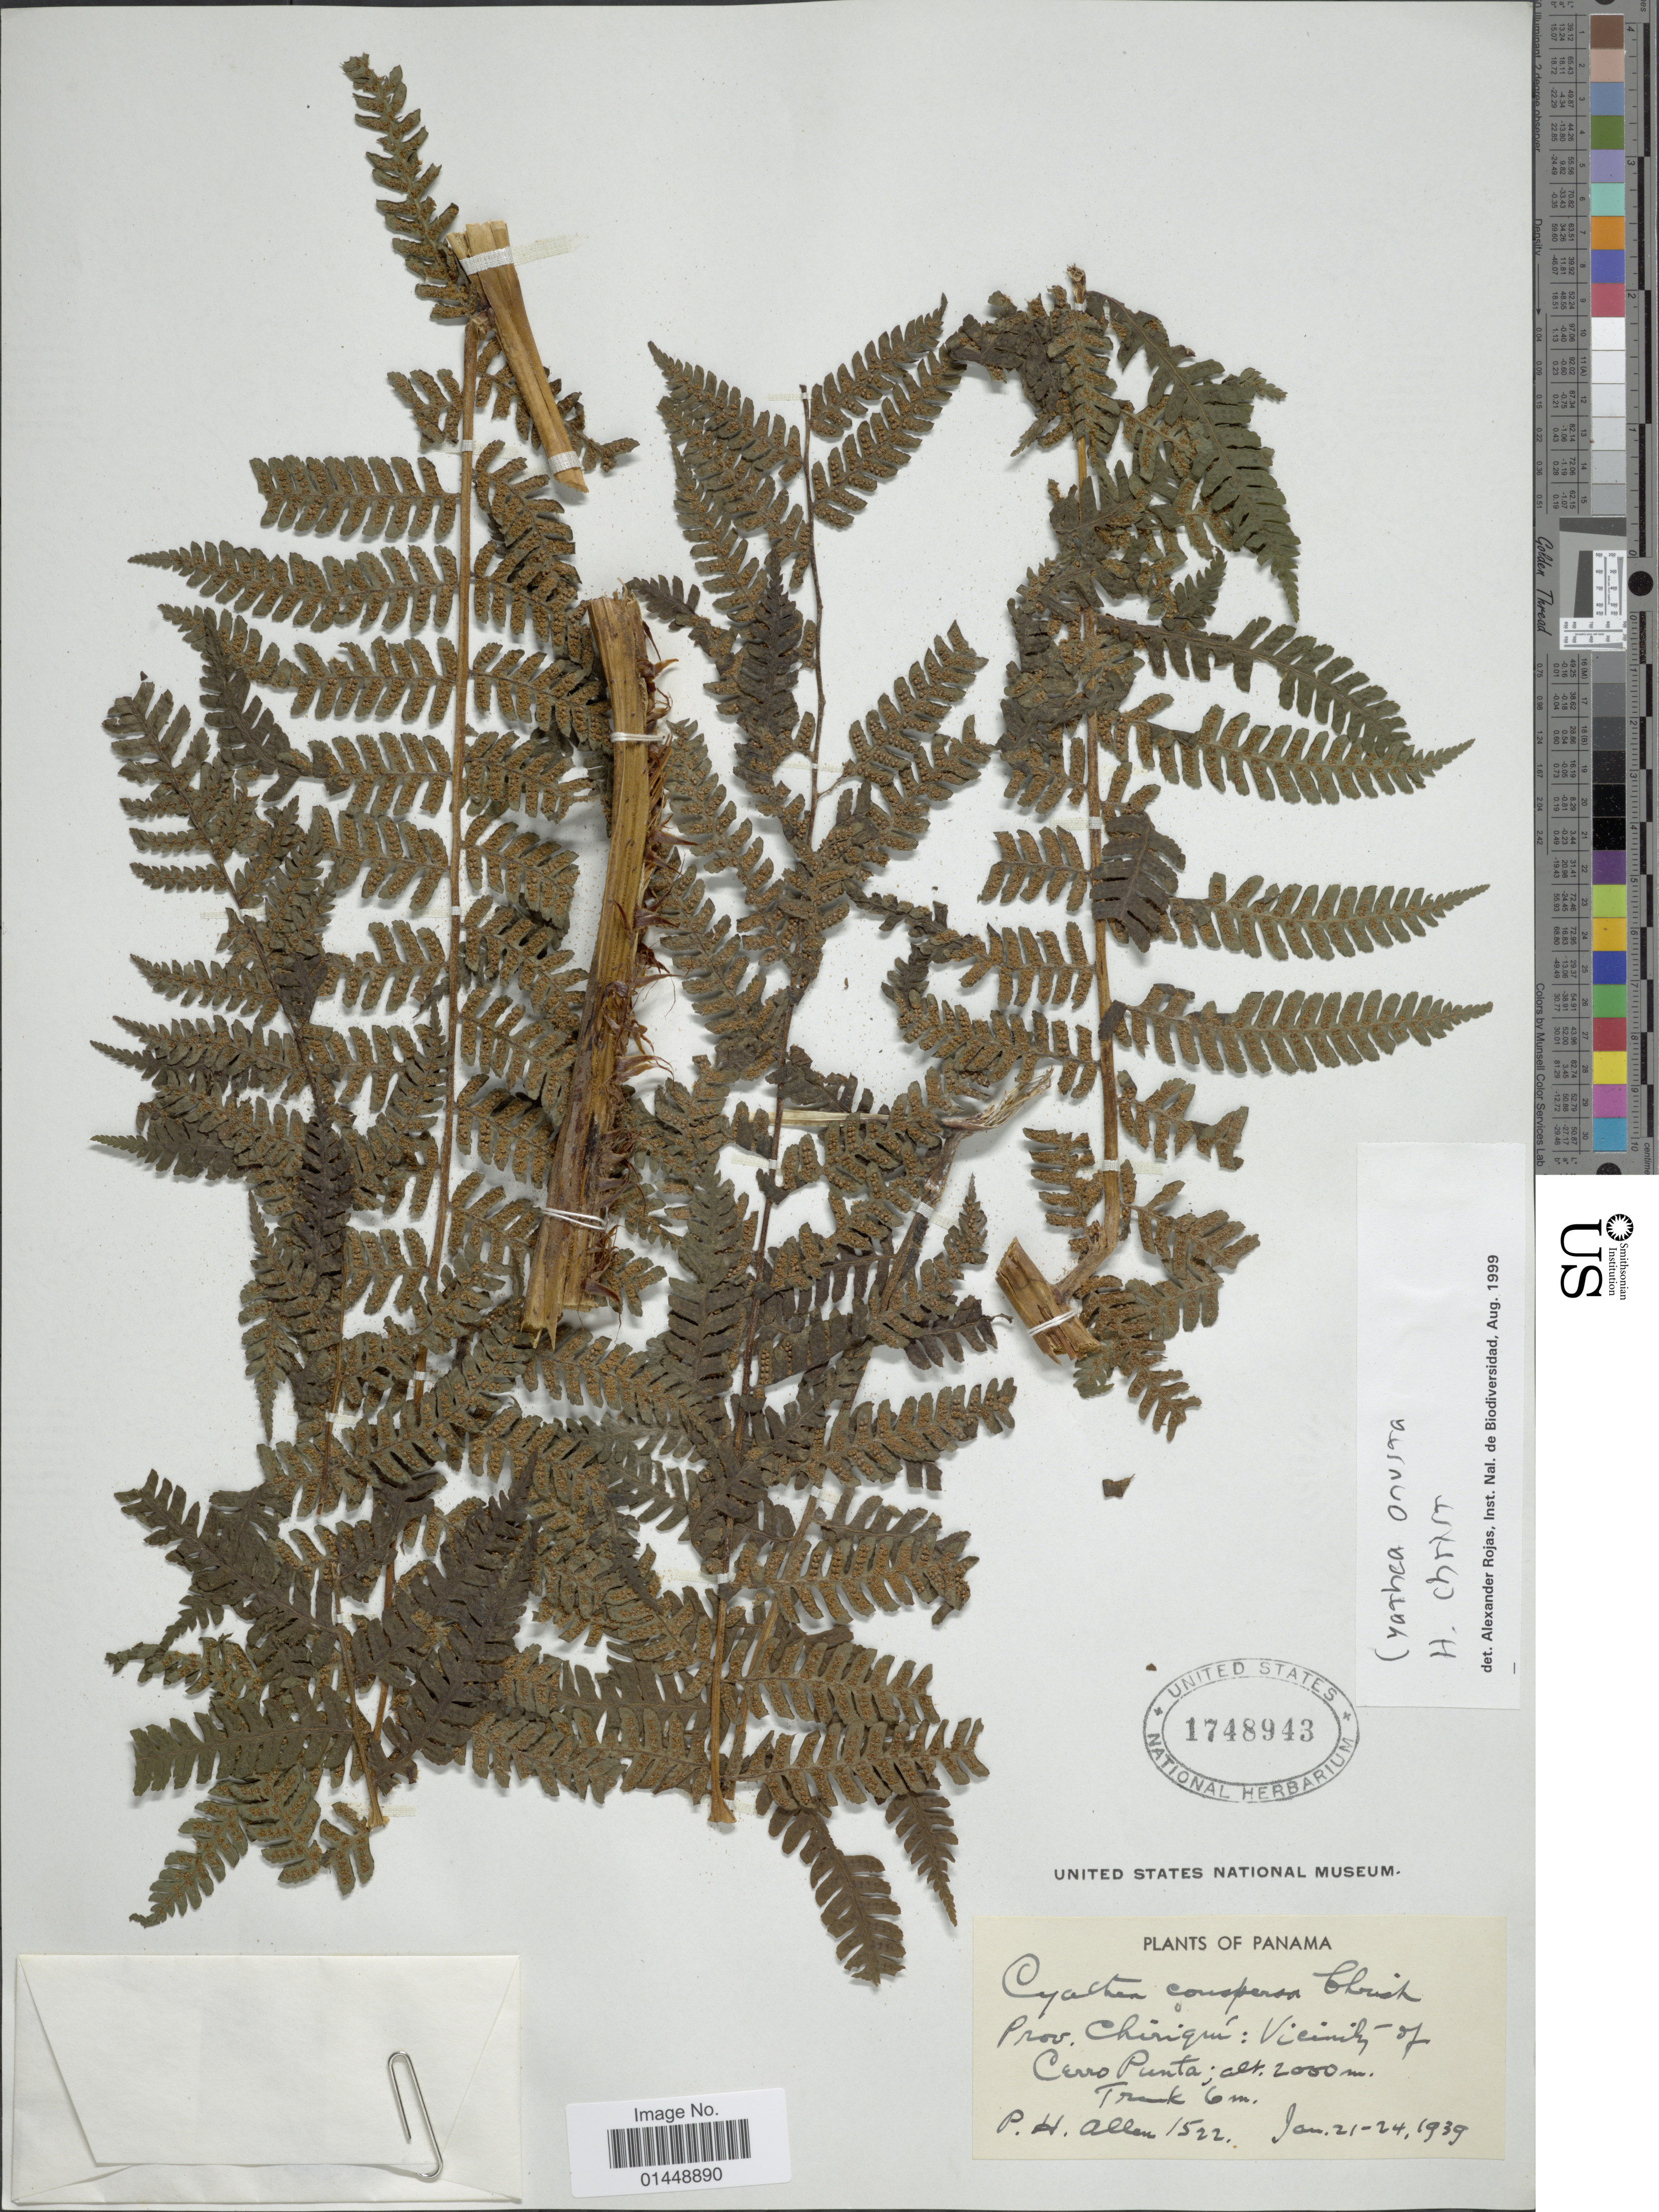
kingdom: Plantae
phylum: Tracheophyta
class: Polypodiopsida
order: Cyatheales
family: Cyatheaceae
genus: Cyathea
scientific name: Cyathea fulva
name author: (M. Martens & Galeotti) Fée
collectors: P. H. Allen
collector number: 1522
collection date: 1939-01-21/1939-01-24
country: Panama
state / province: Chiriqui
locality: Prov. Chiriquí: Vicinity of Cerro Punta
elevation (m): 2000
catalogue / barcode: US 1748943